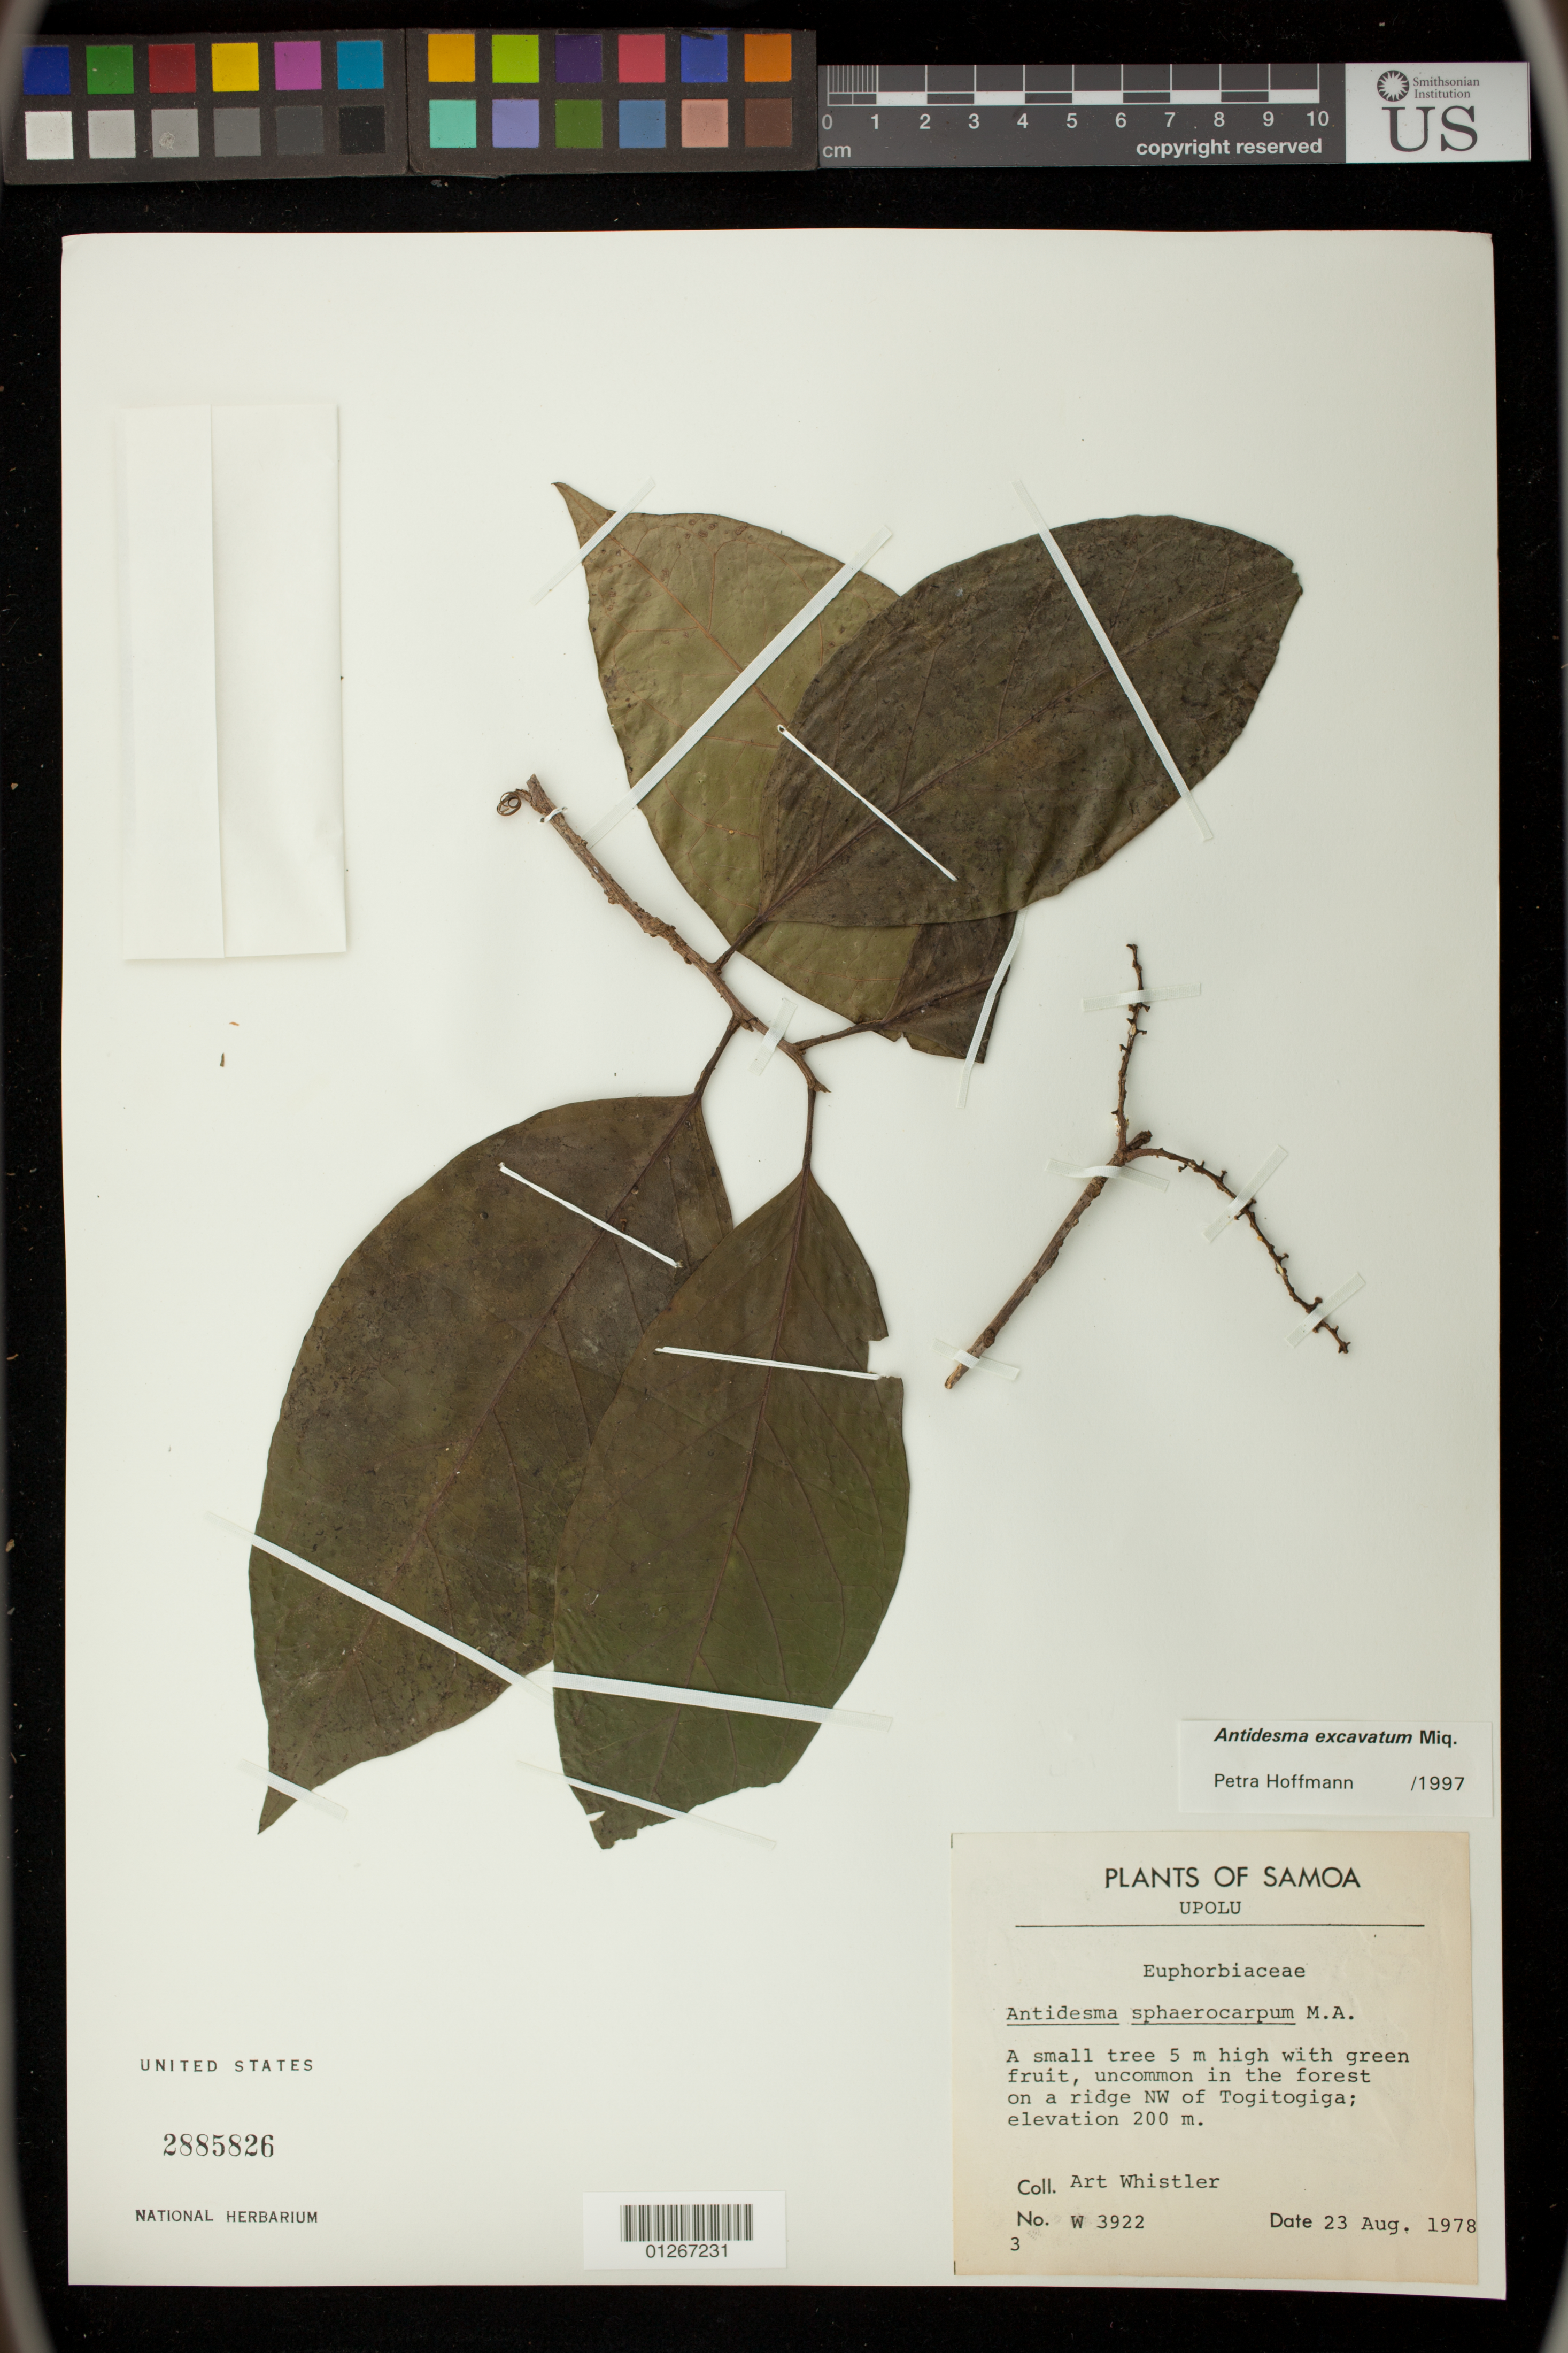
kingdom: Plantae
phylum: Tracheophyta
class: Magnoliopsida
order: Malpighiales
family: Phyllanthaceae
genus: Antidesma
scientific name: Antidesma excavatum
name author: Miq.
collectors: A. Whistler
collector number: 3922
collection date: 1978-08-23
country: Samoa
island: Upolu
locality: Togitogiga, Upolu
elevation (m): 200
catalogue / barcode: US 2885826